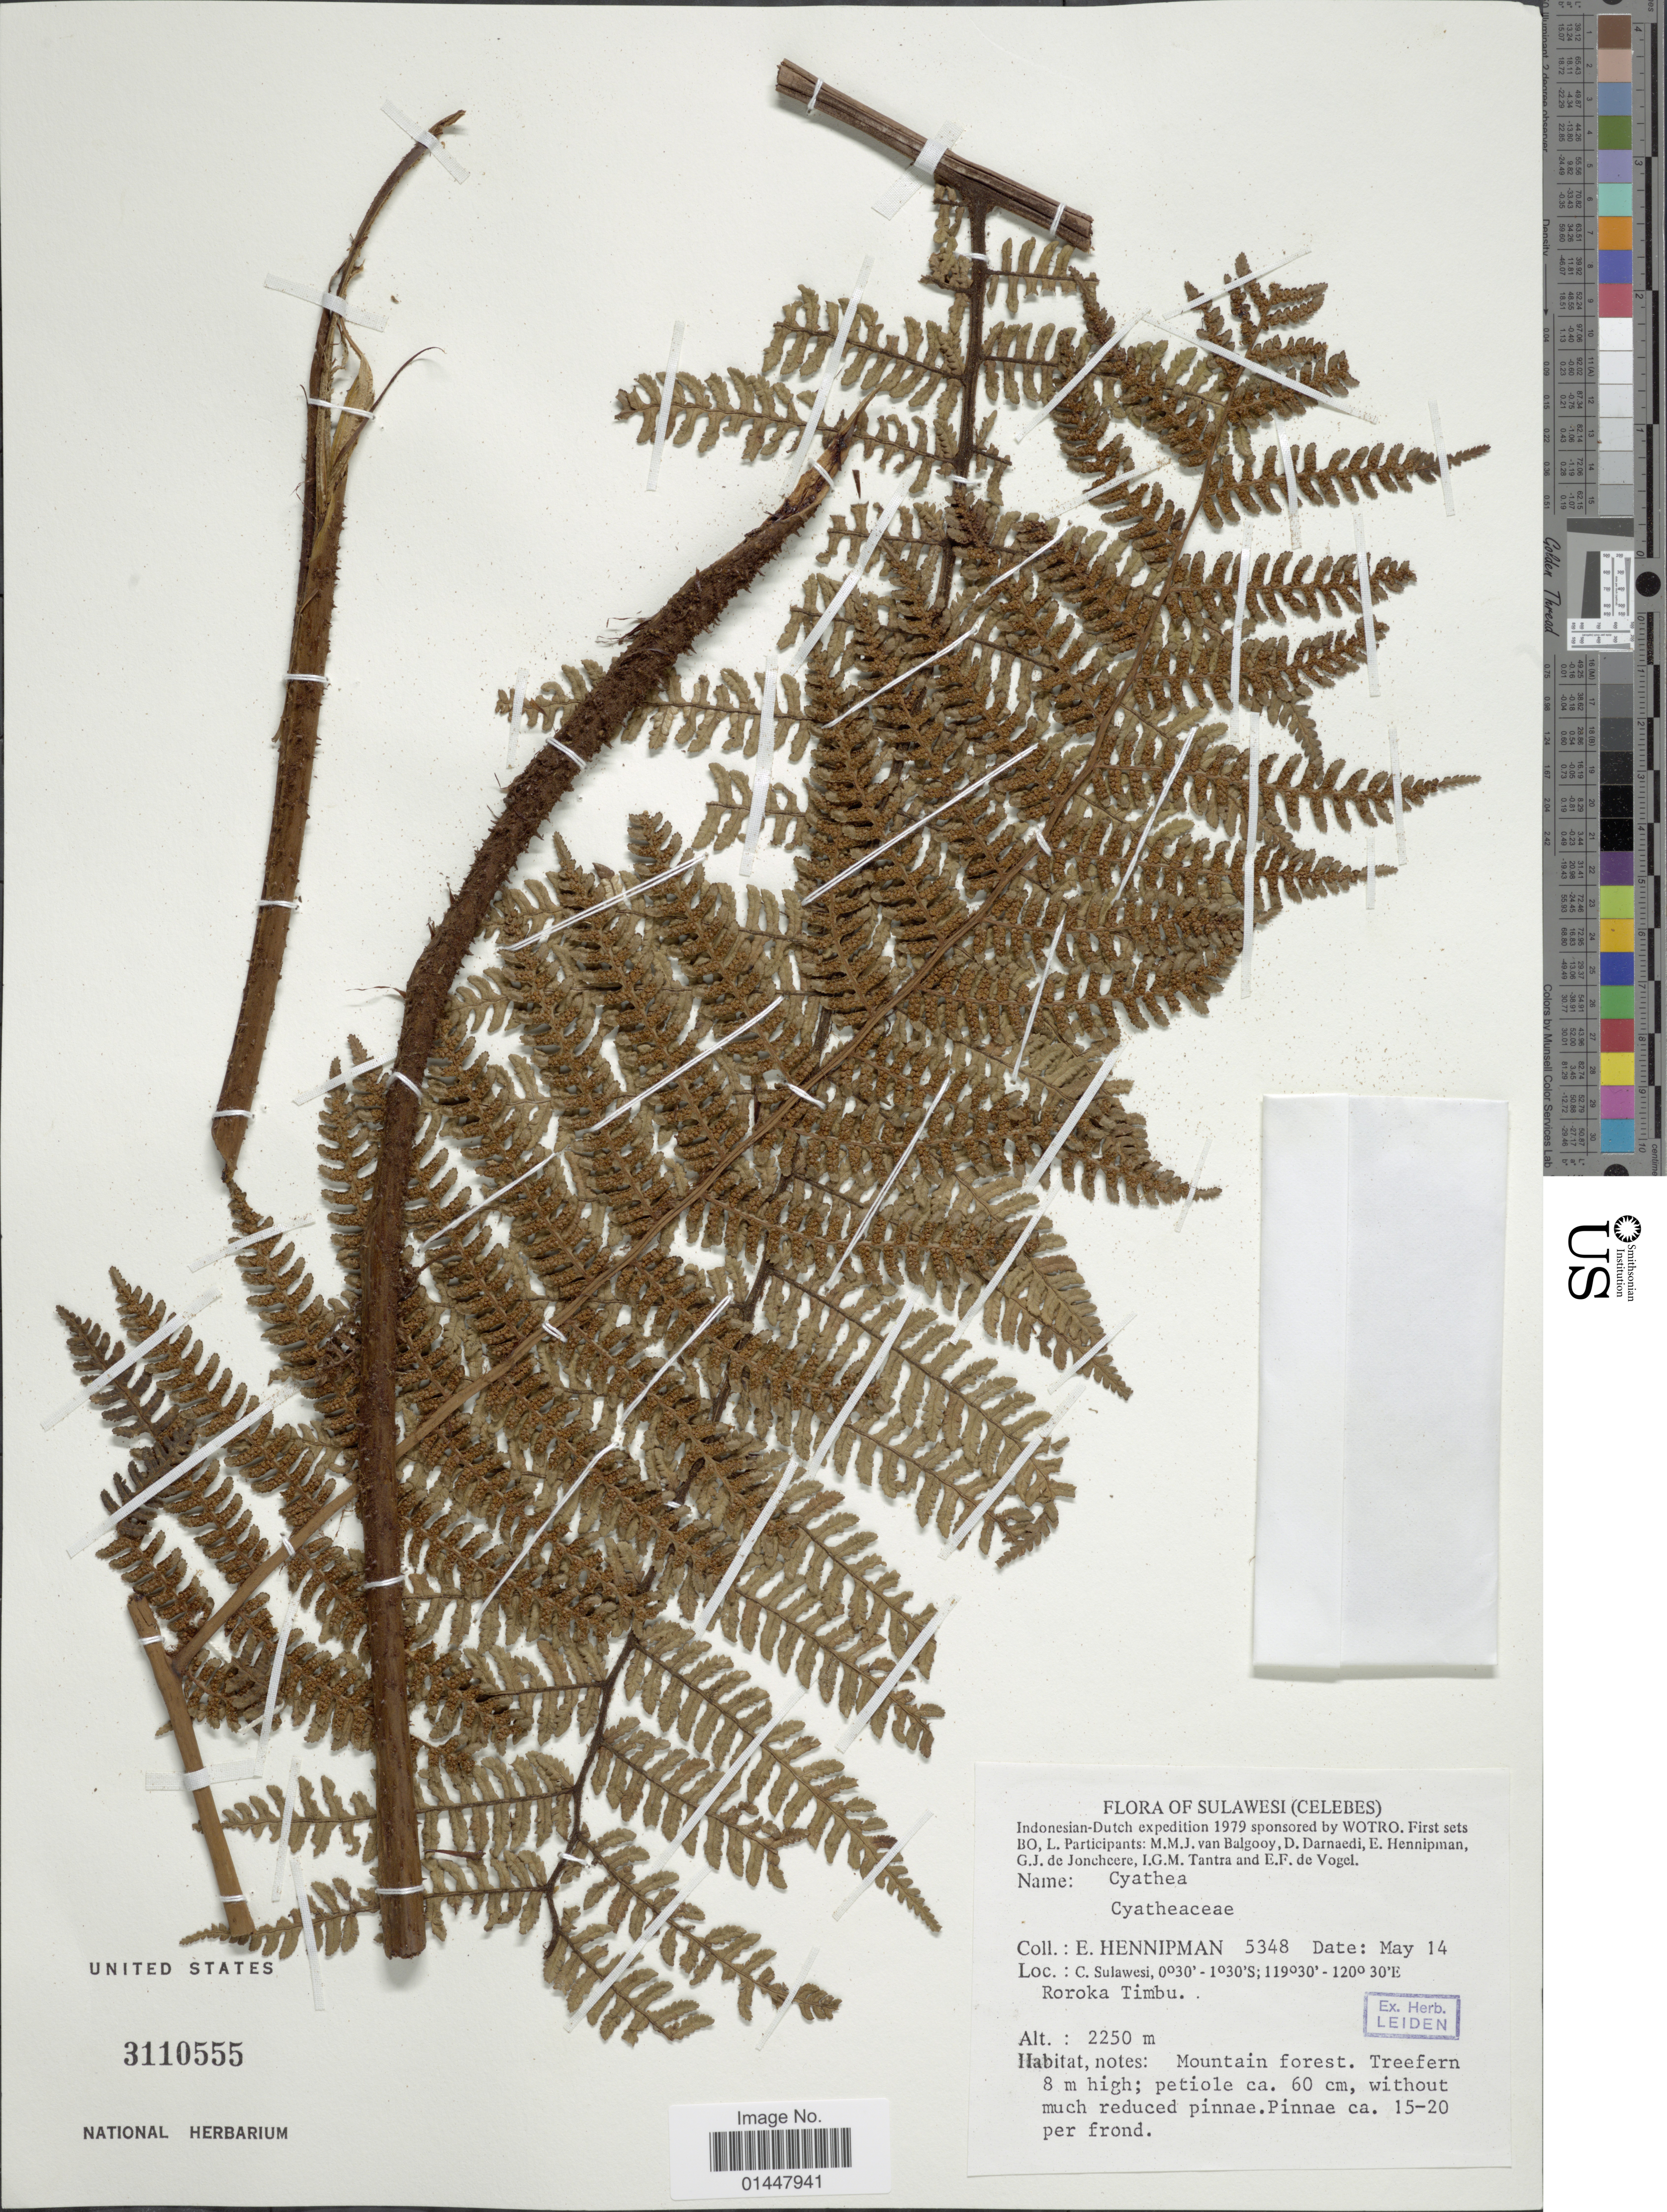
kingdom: Plantae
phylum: Tracheophyta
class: Polypodiopsida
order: Cyatheales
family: Cyatheaceae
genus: Sphaeropteris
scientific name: Sphaeropteris sp.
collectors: E. Hennipman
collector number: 5348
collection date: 1979-05-14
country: Indonesia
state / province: Sulawesi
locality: Sulawesi(Celebes), Roroka Timbu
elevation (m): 2250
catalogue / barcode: US 3110555